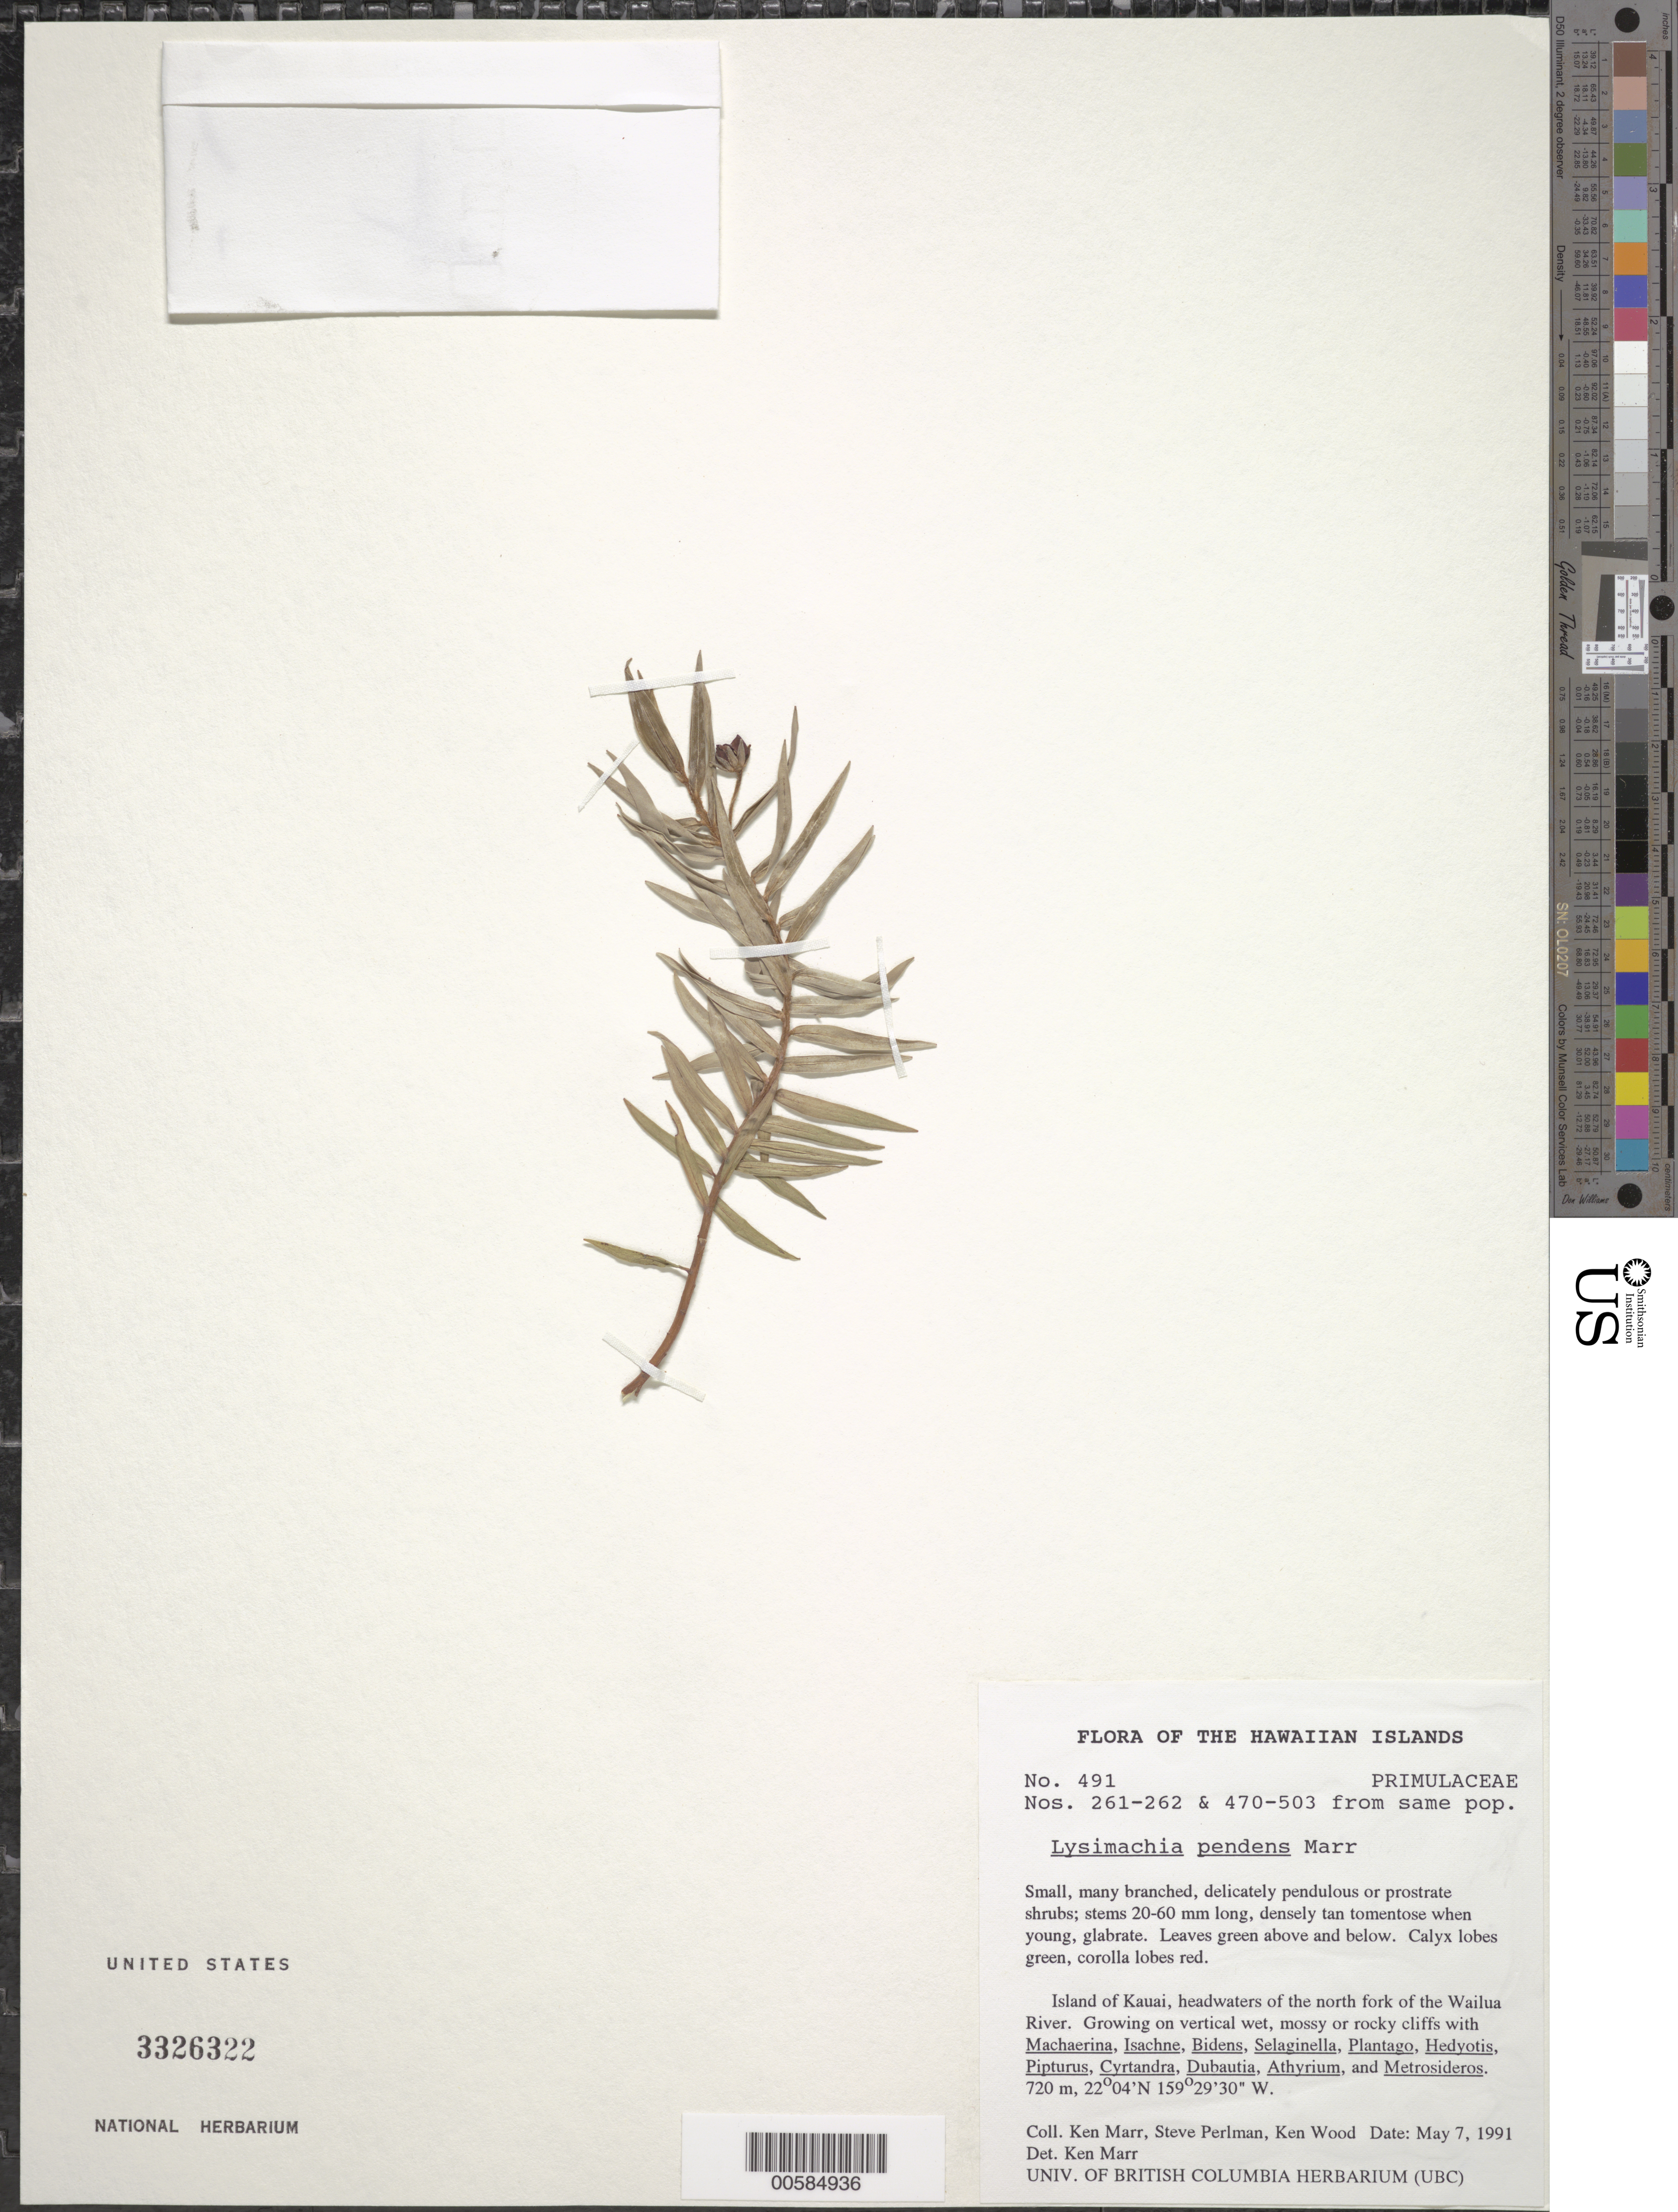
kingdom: Plantae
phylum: Tracheophyta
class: Magnoliopsida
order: Ericales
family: Primulaceae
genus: Lysimachia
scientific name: Lysimachia pendens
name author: K.L. Marr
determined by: Marr, K.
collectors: K. Marr, S. P. Perlman & K. R. Wood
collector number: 491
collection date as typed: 7 May 1991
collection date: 1991-05-07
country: United States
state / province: Hawaii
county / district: Kauai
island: Kaua'i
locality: Headwaters of the N fork of the Wailua River.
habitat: Vertical wet, mossy or rocky cliffs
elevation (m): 720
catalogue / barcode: US 3326322